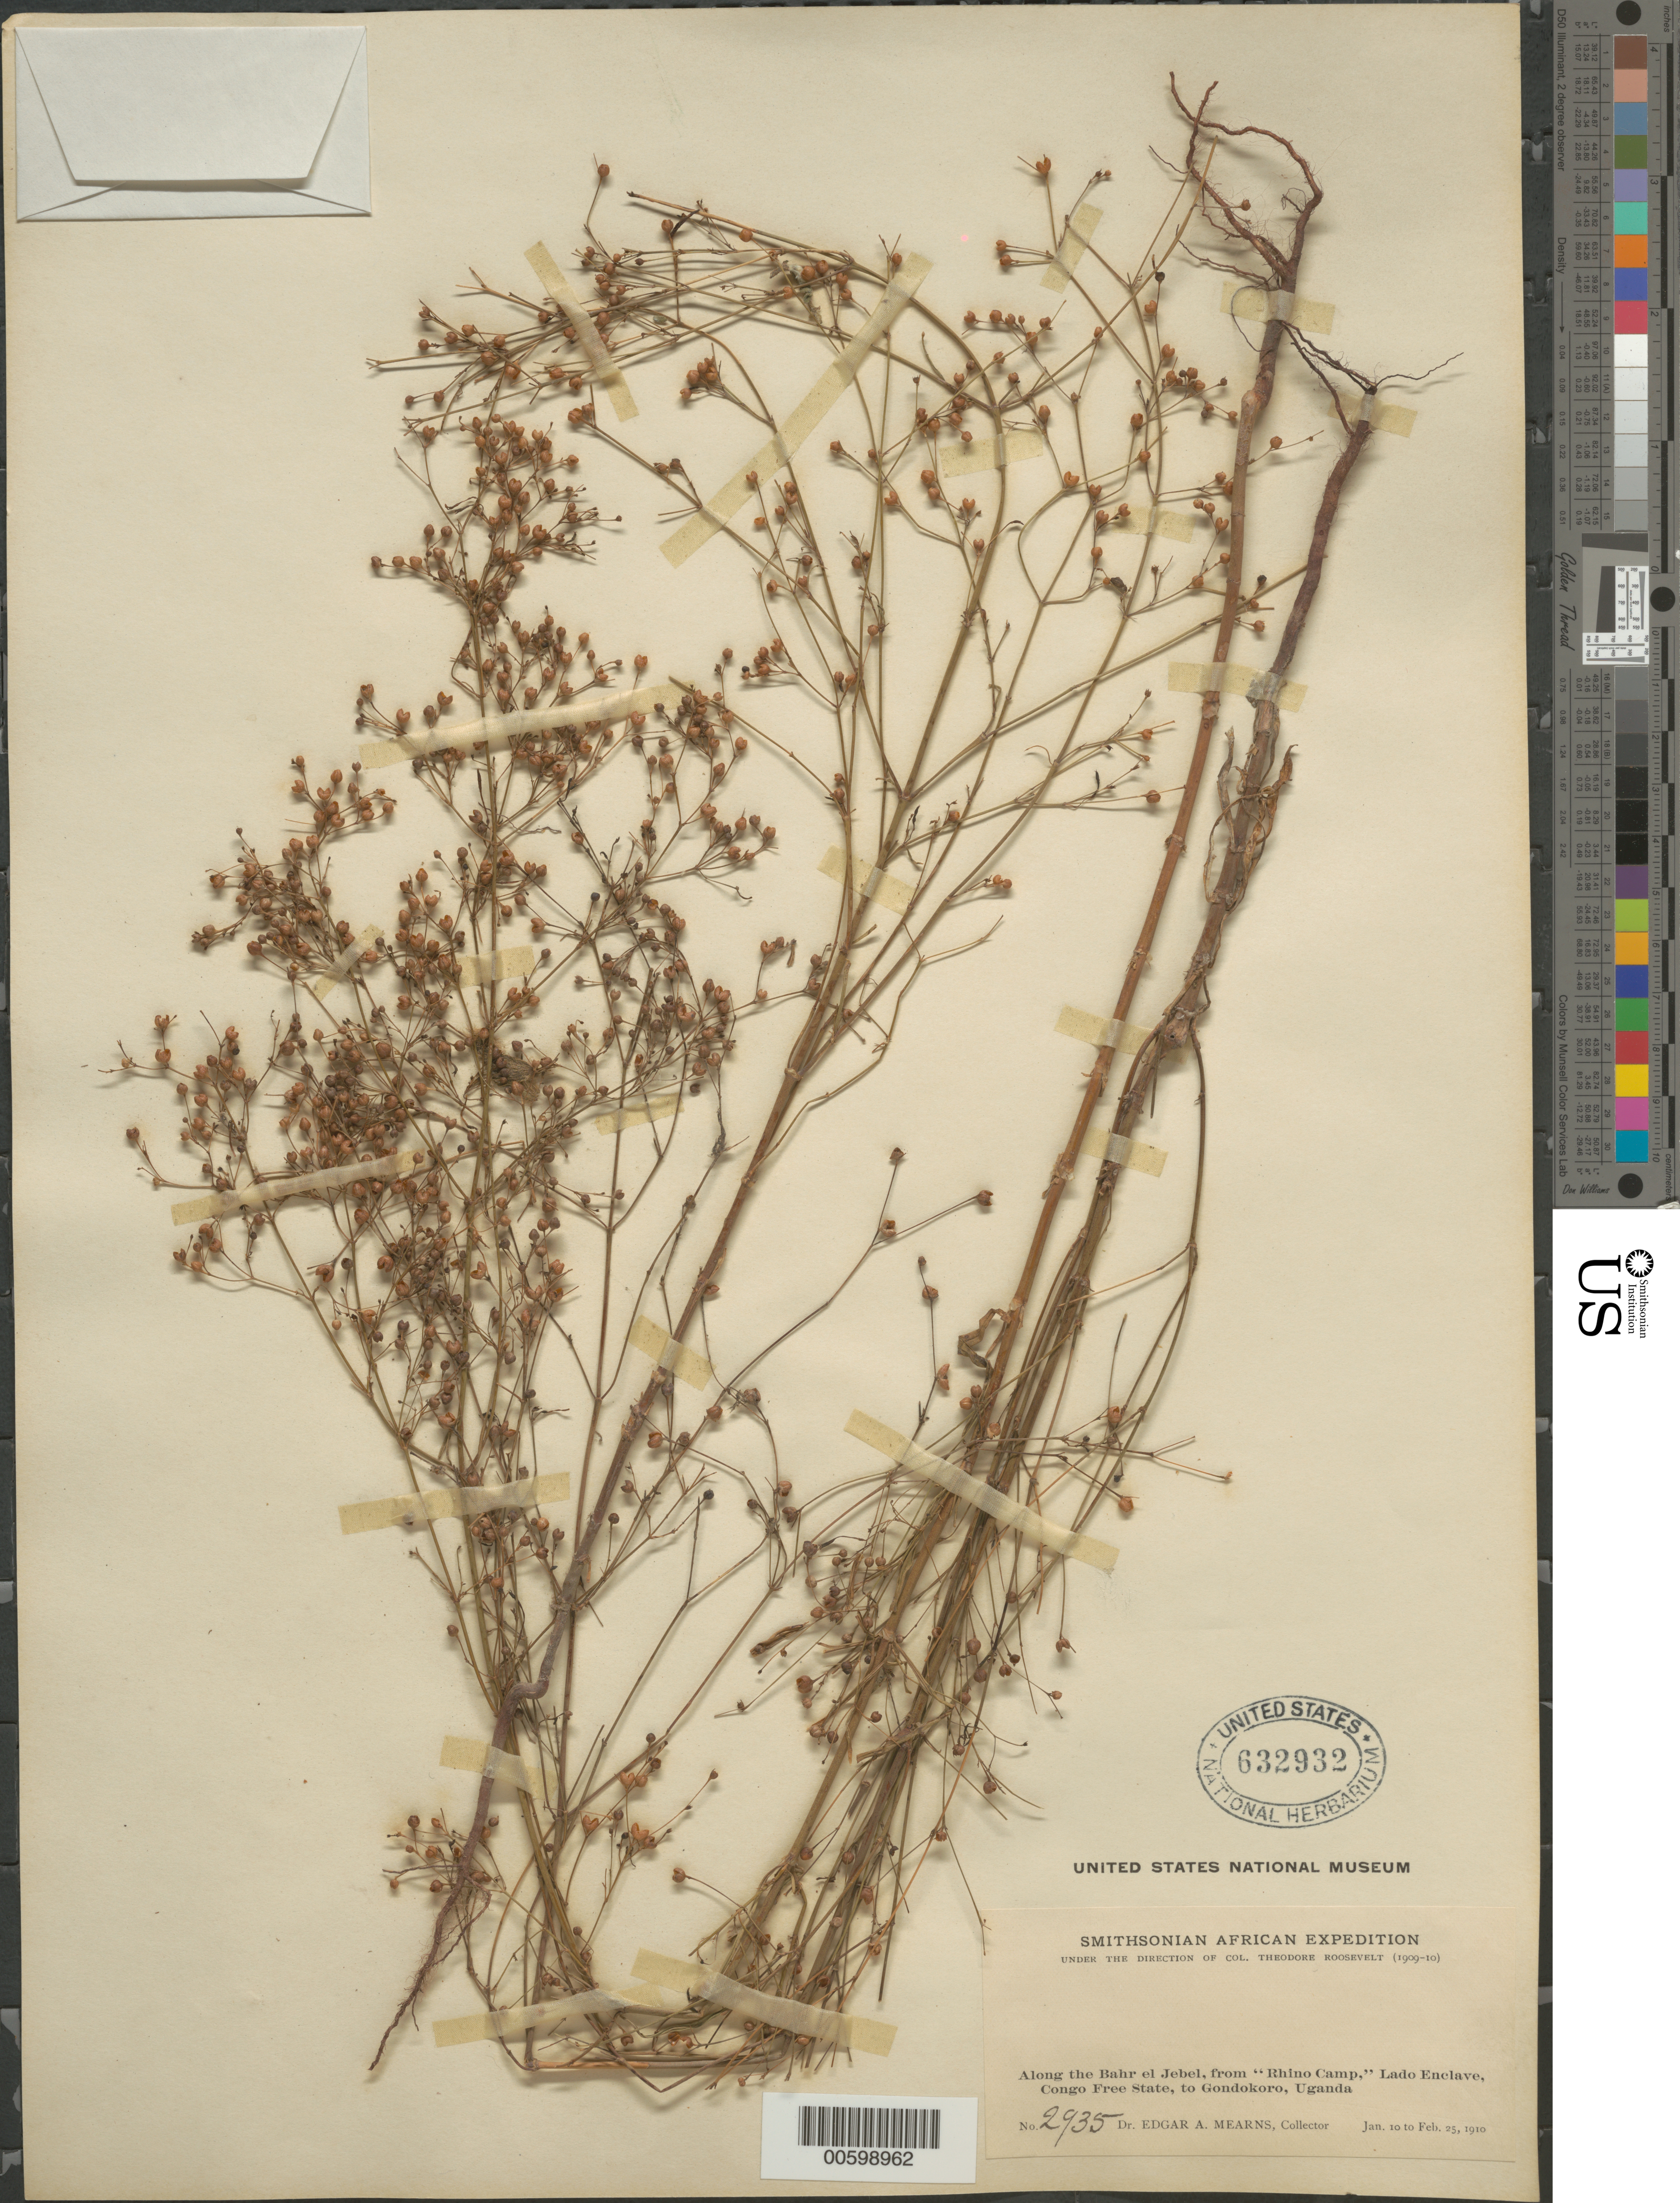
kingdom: Plantae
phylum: Tracheophyta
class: Magnoliopsida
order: Lamiales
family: Scrophulariaceae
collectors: E. A. Mearns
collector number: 2935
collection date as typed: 10 Jan 1910 to 25 Feb 1910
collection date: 1910-01-10/1910-02-25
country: Sudan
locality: Along the Bahr el Jebel, between Nimule and Gondokoro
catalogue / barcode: US 632932